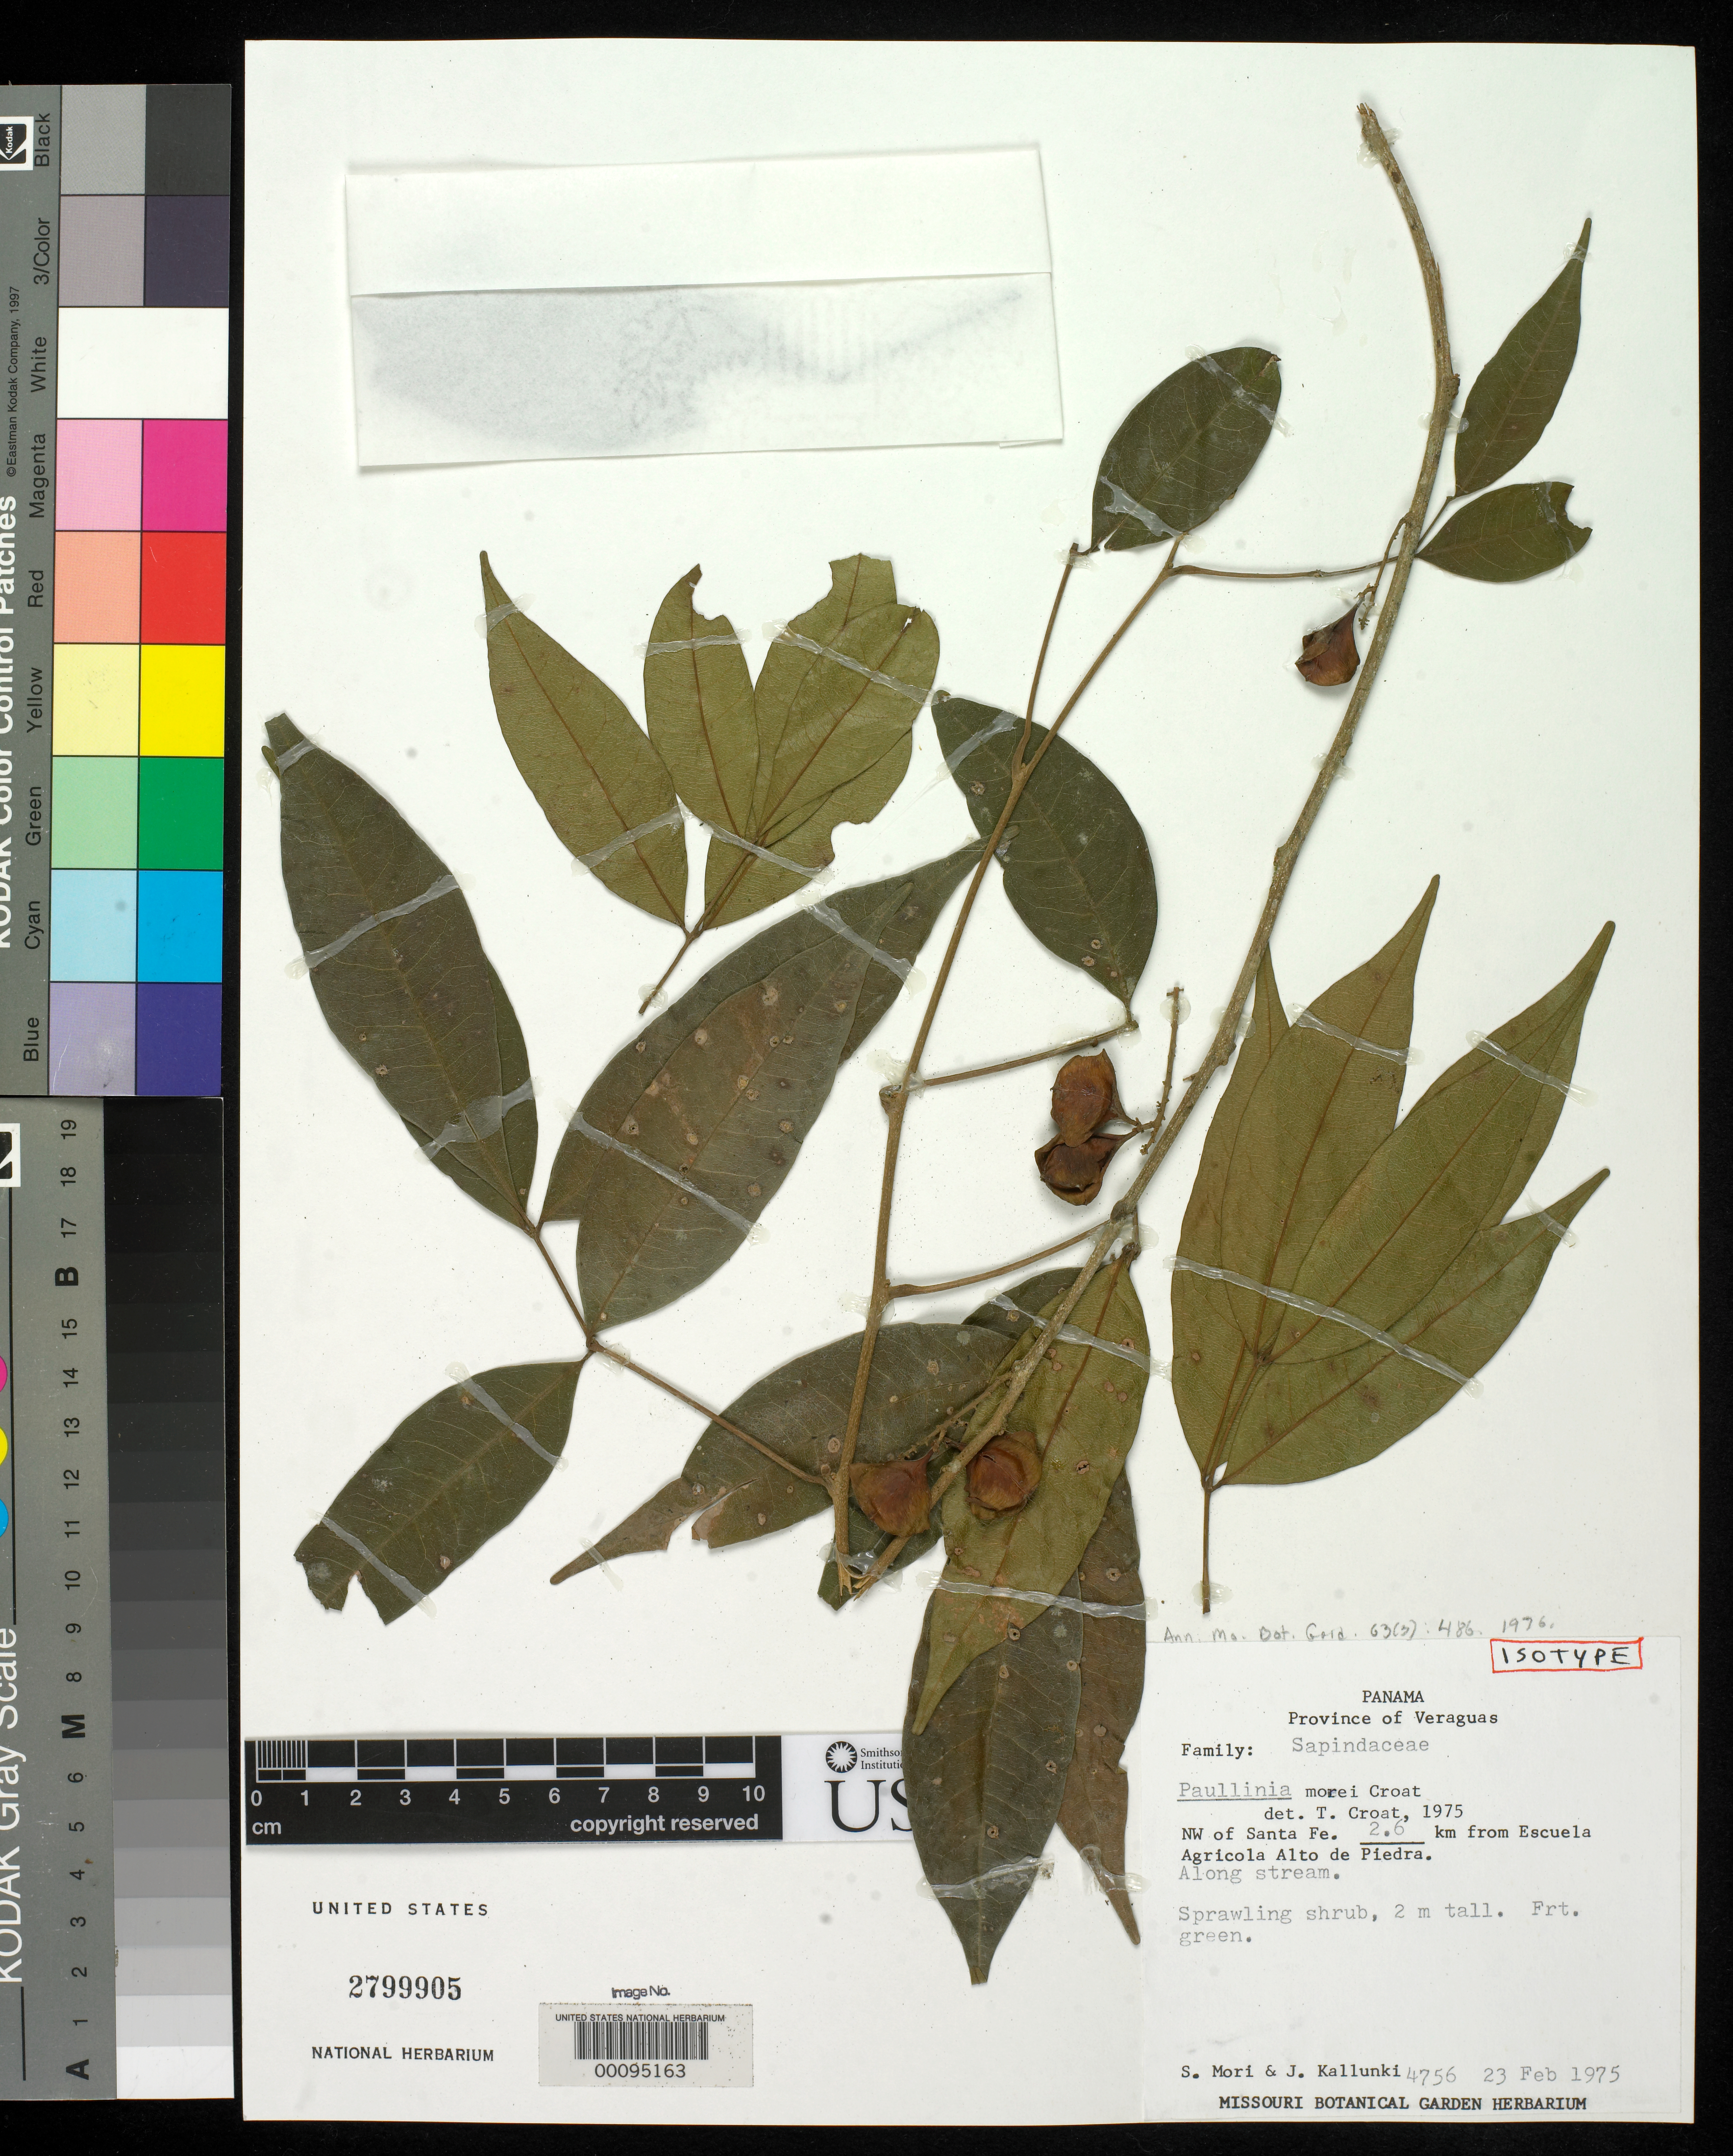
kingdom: Plantae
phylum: Tracheophyta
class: Magnoliopsida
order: Sapindales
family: Sapindaceae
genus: Paullinia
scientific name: Paullinia morii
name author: Croat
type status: Isotype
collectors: S. Mori & J. Kallunki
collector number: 4756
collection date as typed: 23 Feb 1975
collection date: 1975-02-23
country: Panama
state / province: Veraguas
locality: NW of Santa Fe, 2.6 km. from Escuela.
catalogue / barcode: US 2799905